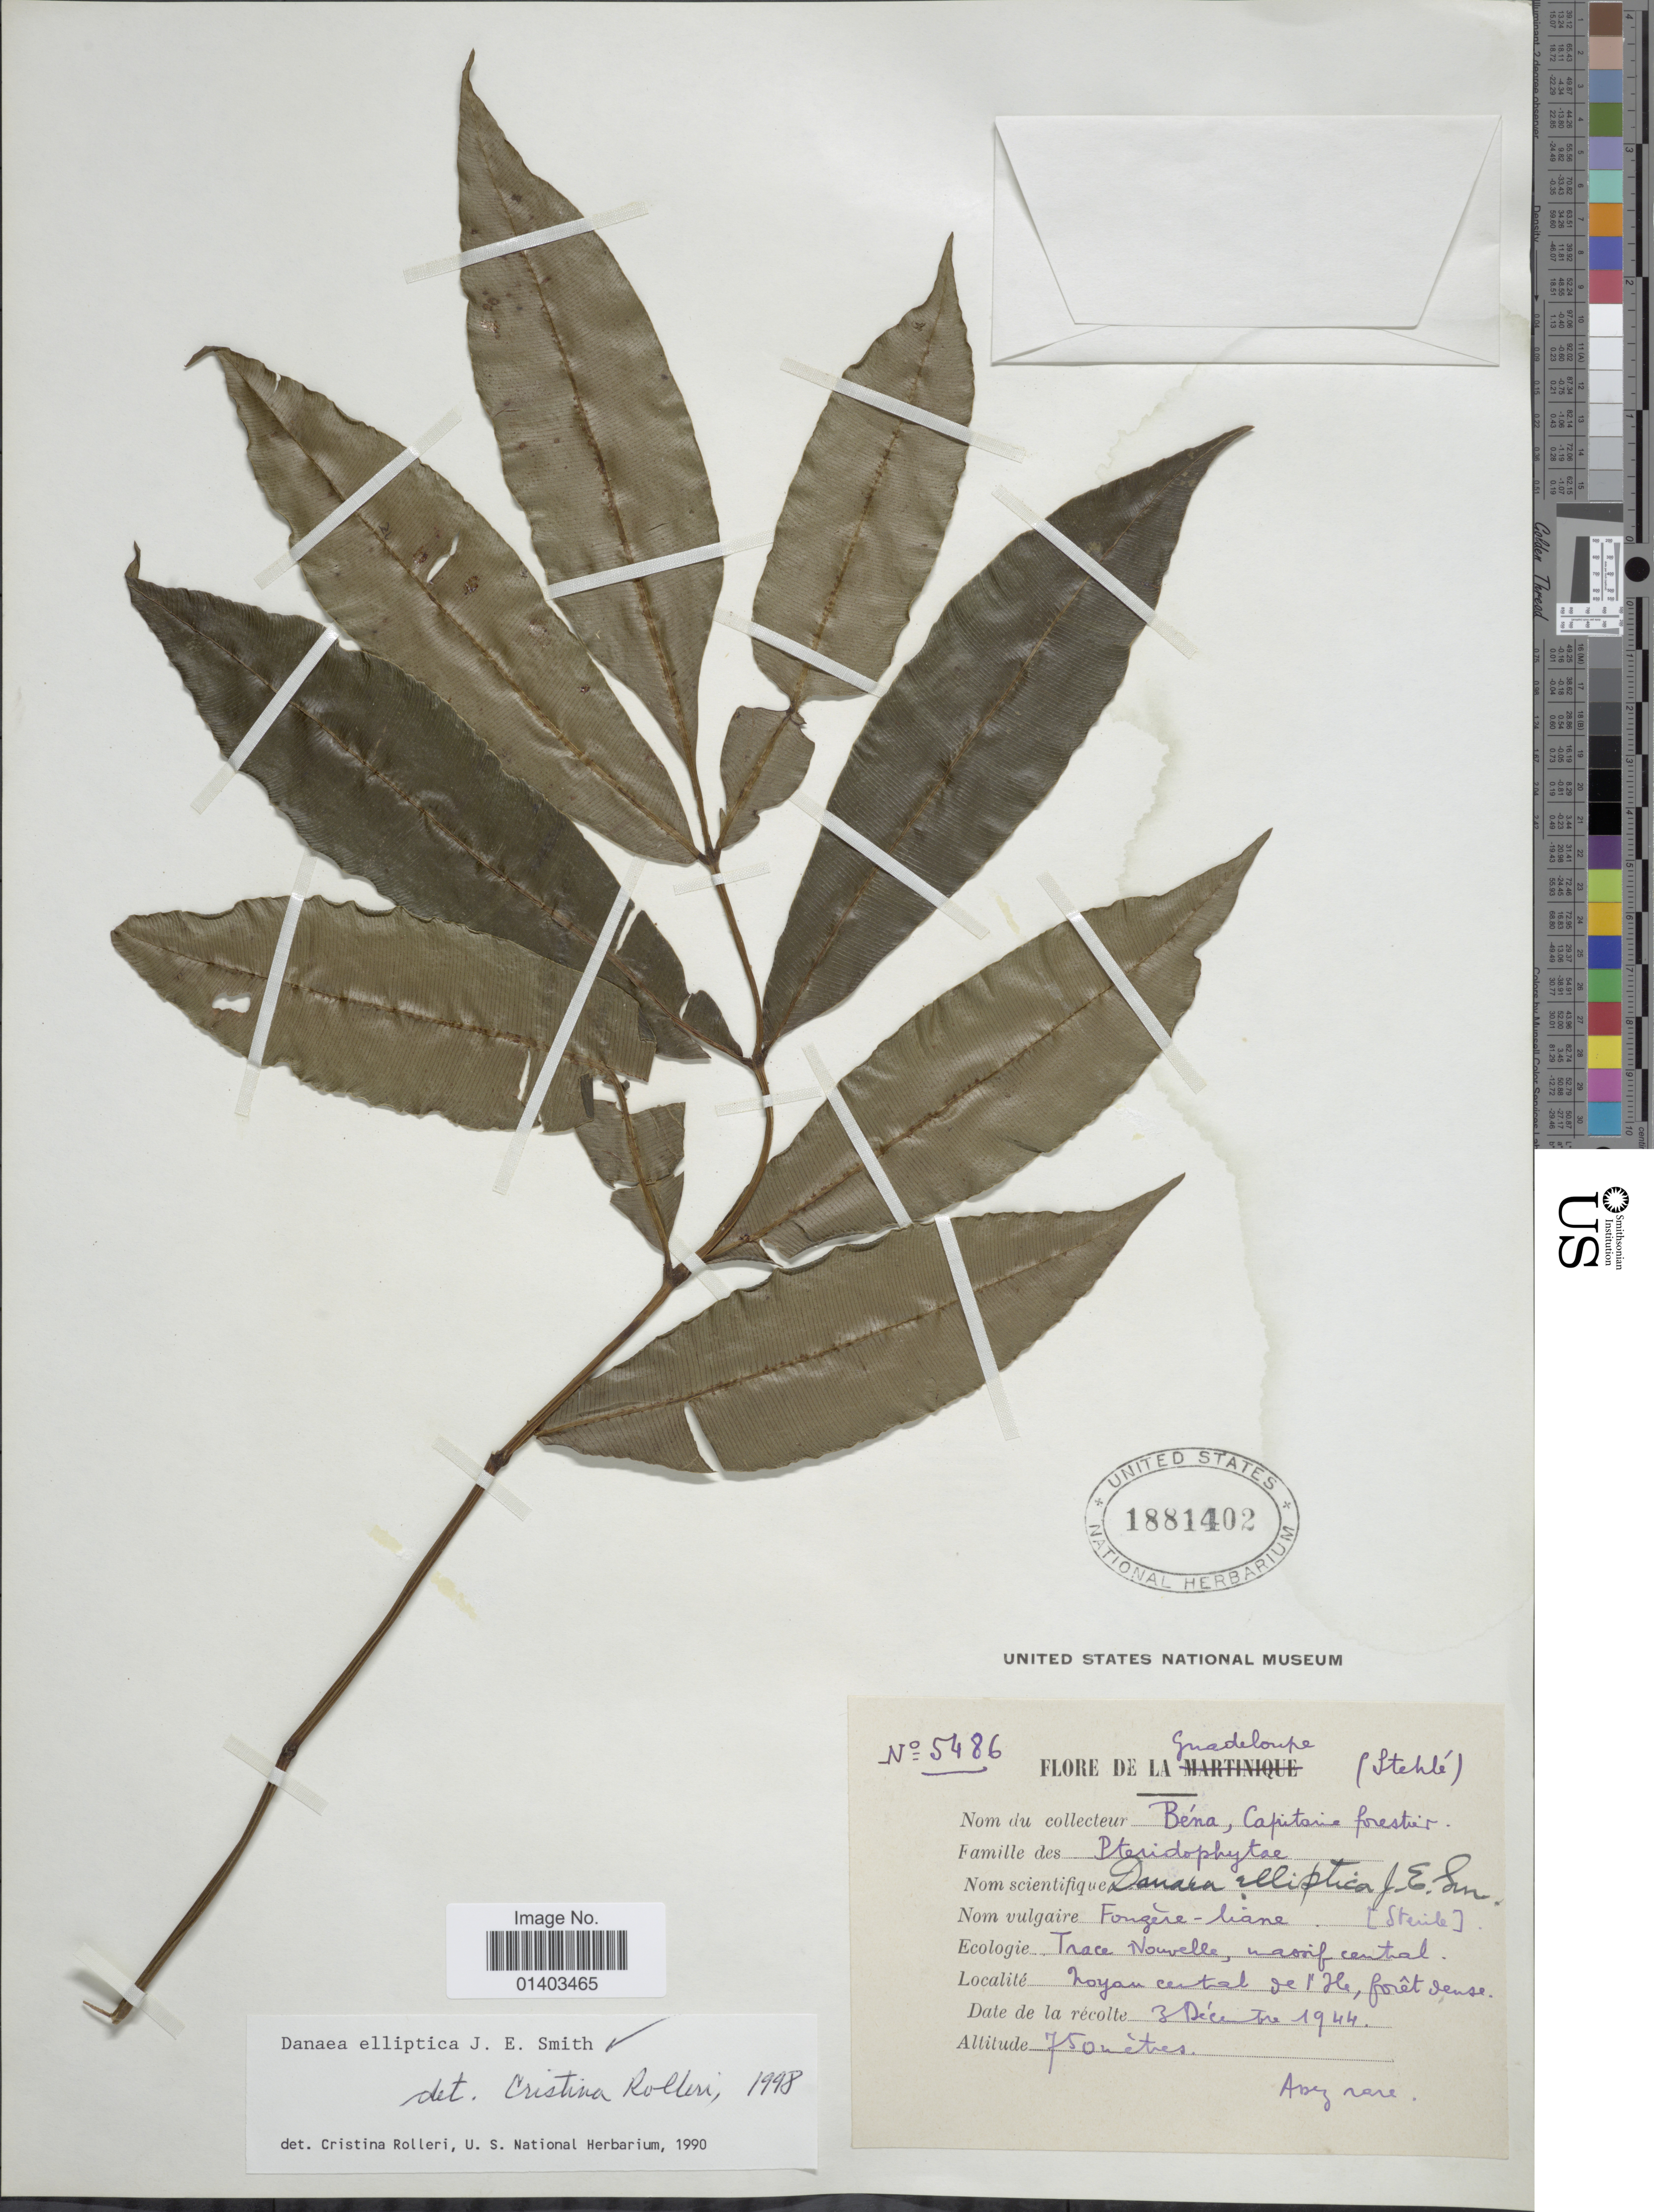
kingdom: Plantae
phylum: Tracheophyta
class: Polypodiopsida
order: Marattiales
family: Marattiaceae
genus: Danaea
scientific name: Danaea elliptica subsp. elliptica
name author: Sm.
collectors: Stehlé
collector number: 5486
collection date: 1944-12-03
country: Guadeloupe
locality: Loyan Nouvelle, massif central [interpreted]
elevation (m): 750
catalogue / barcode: US 1881402